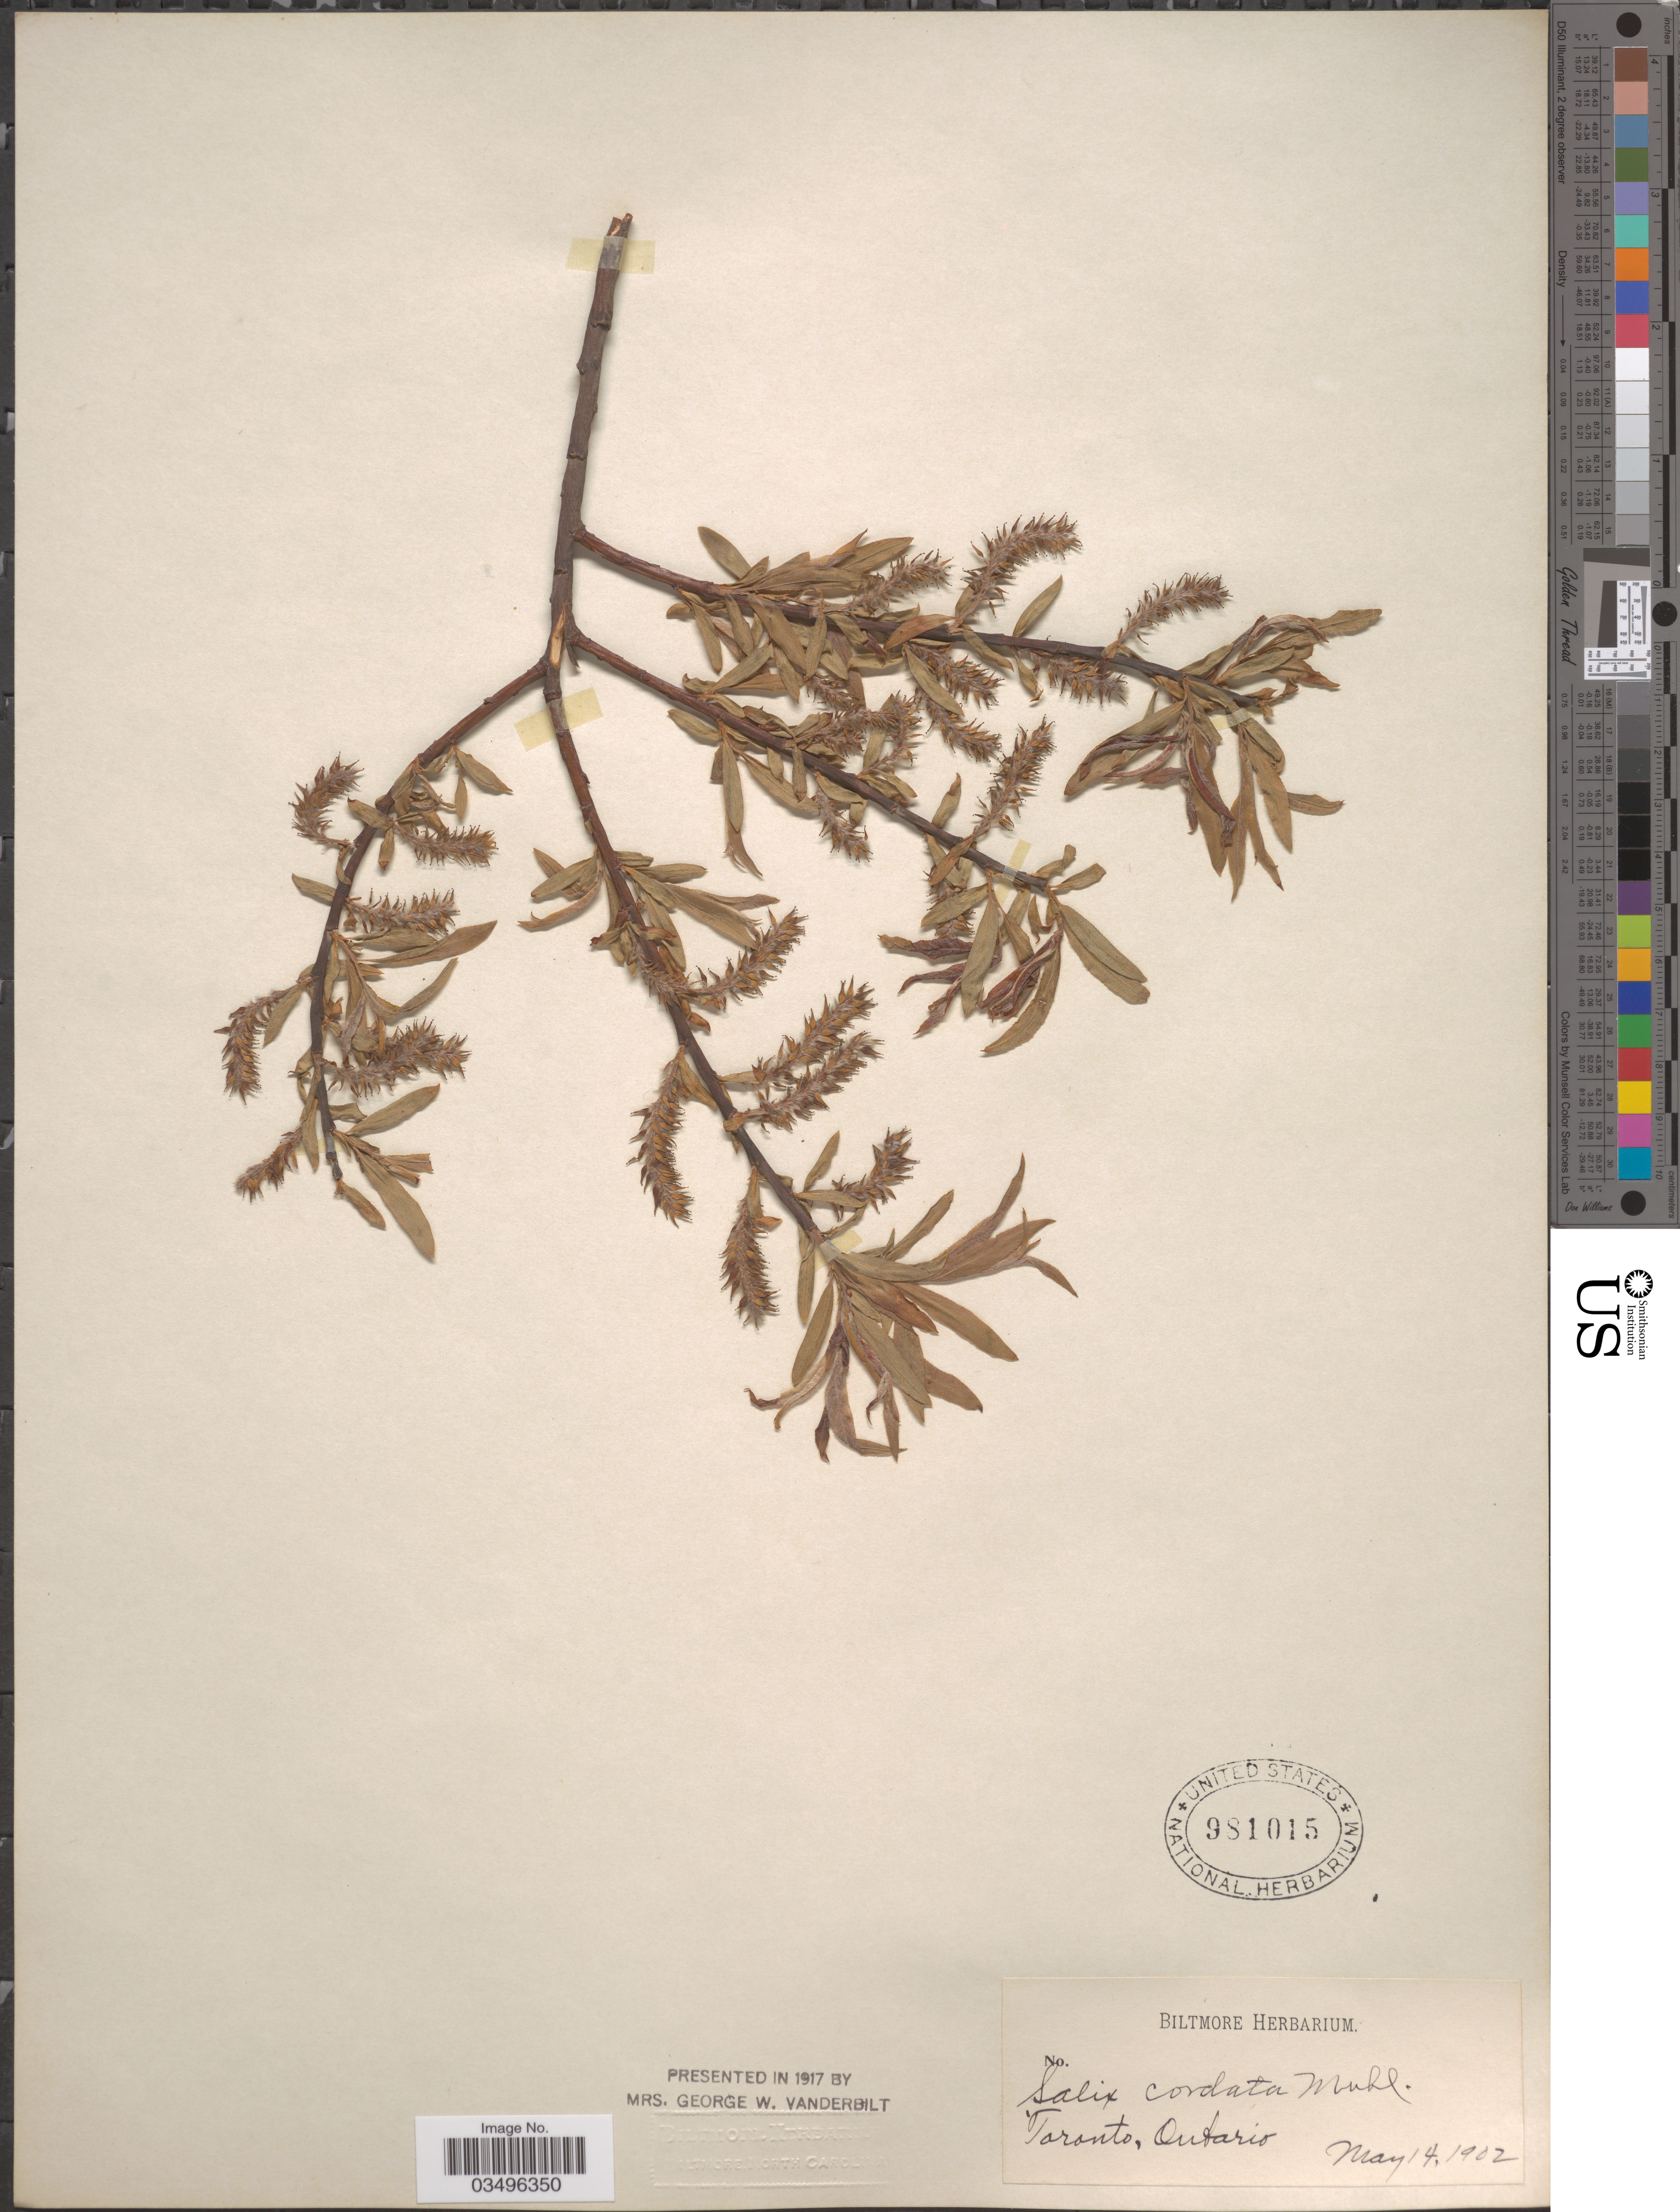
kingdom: Plantae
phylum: Tracheophyta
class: Magnoliopsida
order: Malpighiales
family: Salicaceae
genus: Salix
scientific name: Salix cordata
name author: Michx.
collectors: ex herb. Biltmore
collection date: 1902-05-14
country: Canada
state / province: Ontario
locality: Toronto.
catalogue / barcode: US 981015